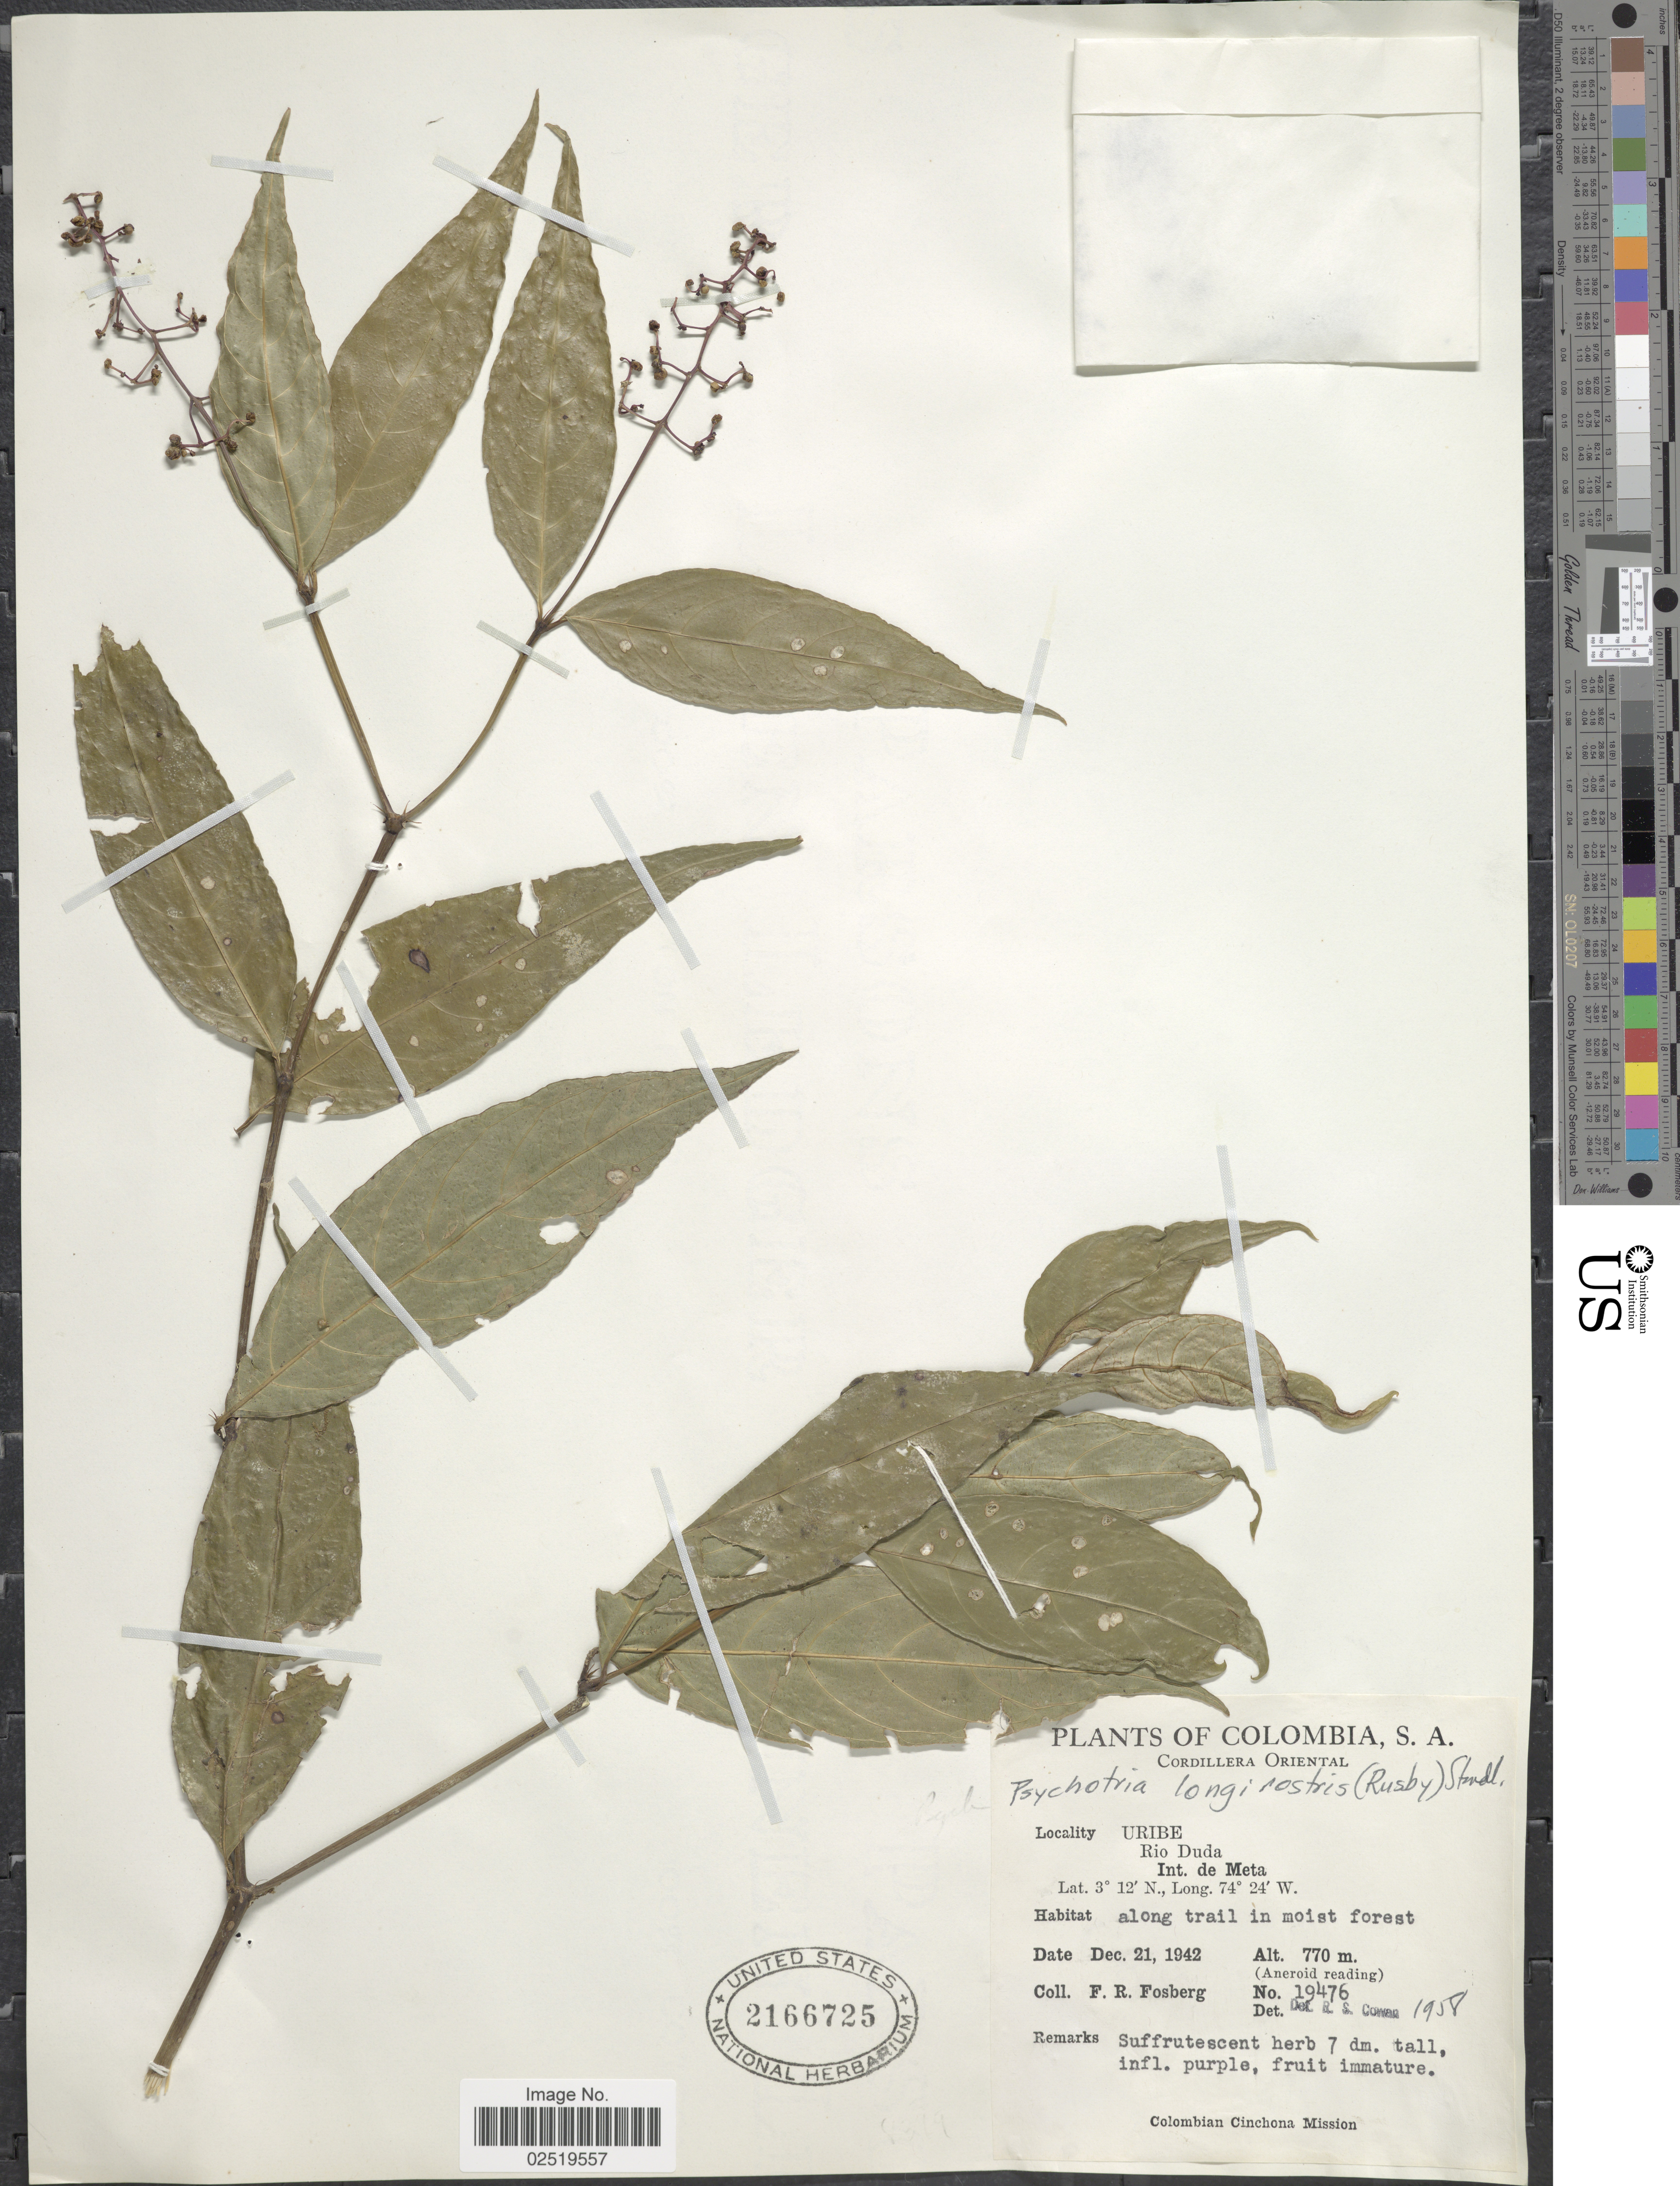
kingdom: Plantae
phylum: Tracheophyta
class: Magnoliopsida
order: Gentianales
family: Rubiaceae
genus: Psychotria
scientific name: Psychotria longirostris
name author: (Rusby) Standl.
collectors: F. R. Fosberg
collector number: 19476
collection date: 1942-12-21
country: Colombia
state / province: Meta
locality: S.A., Cordillera Oriental, Uribe, Rio Duda, Int. de Meta, along trail in moist forest.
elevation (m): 770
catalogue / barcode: US 2166725